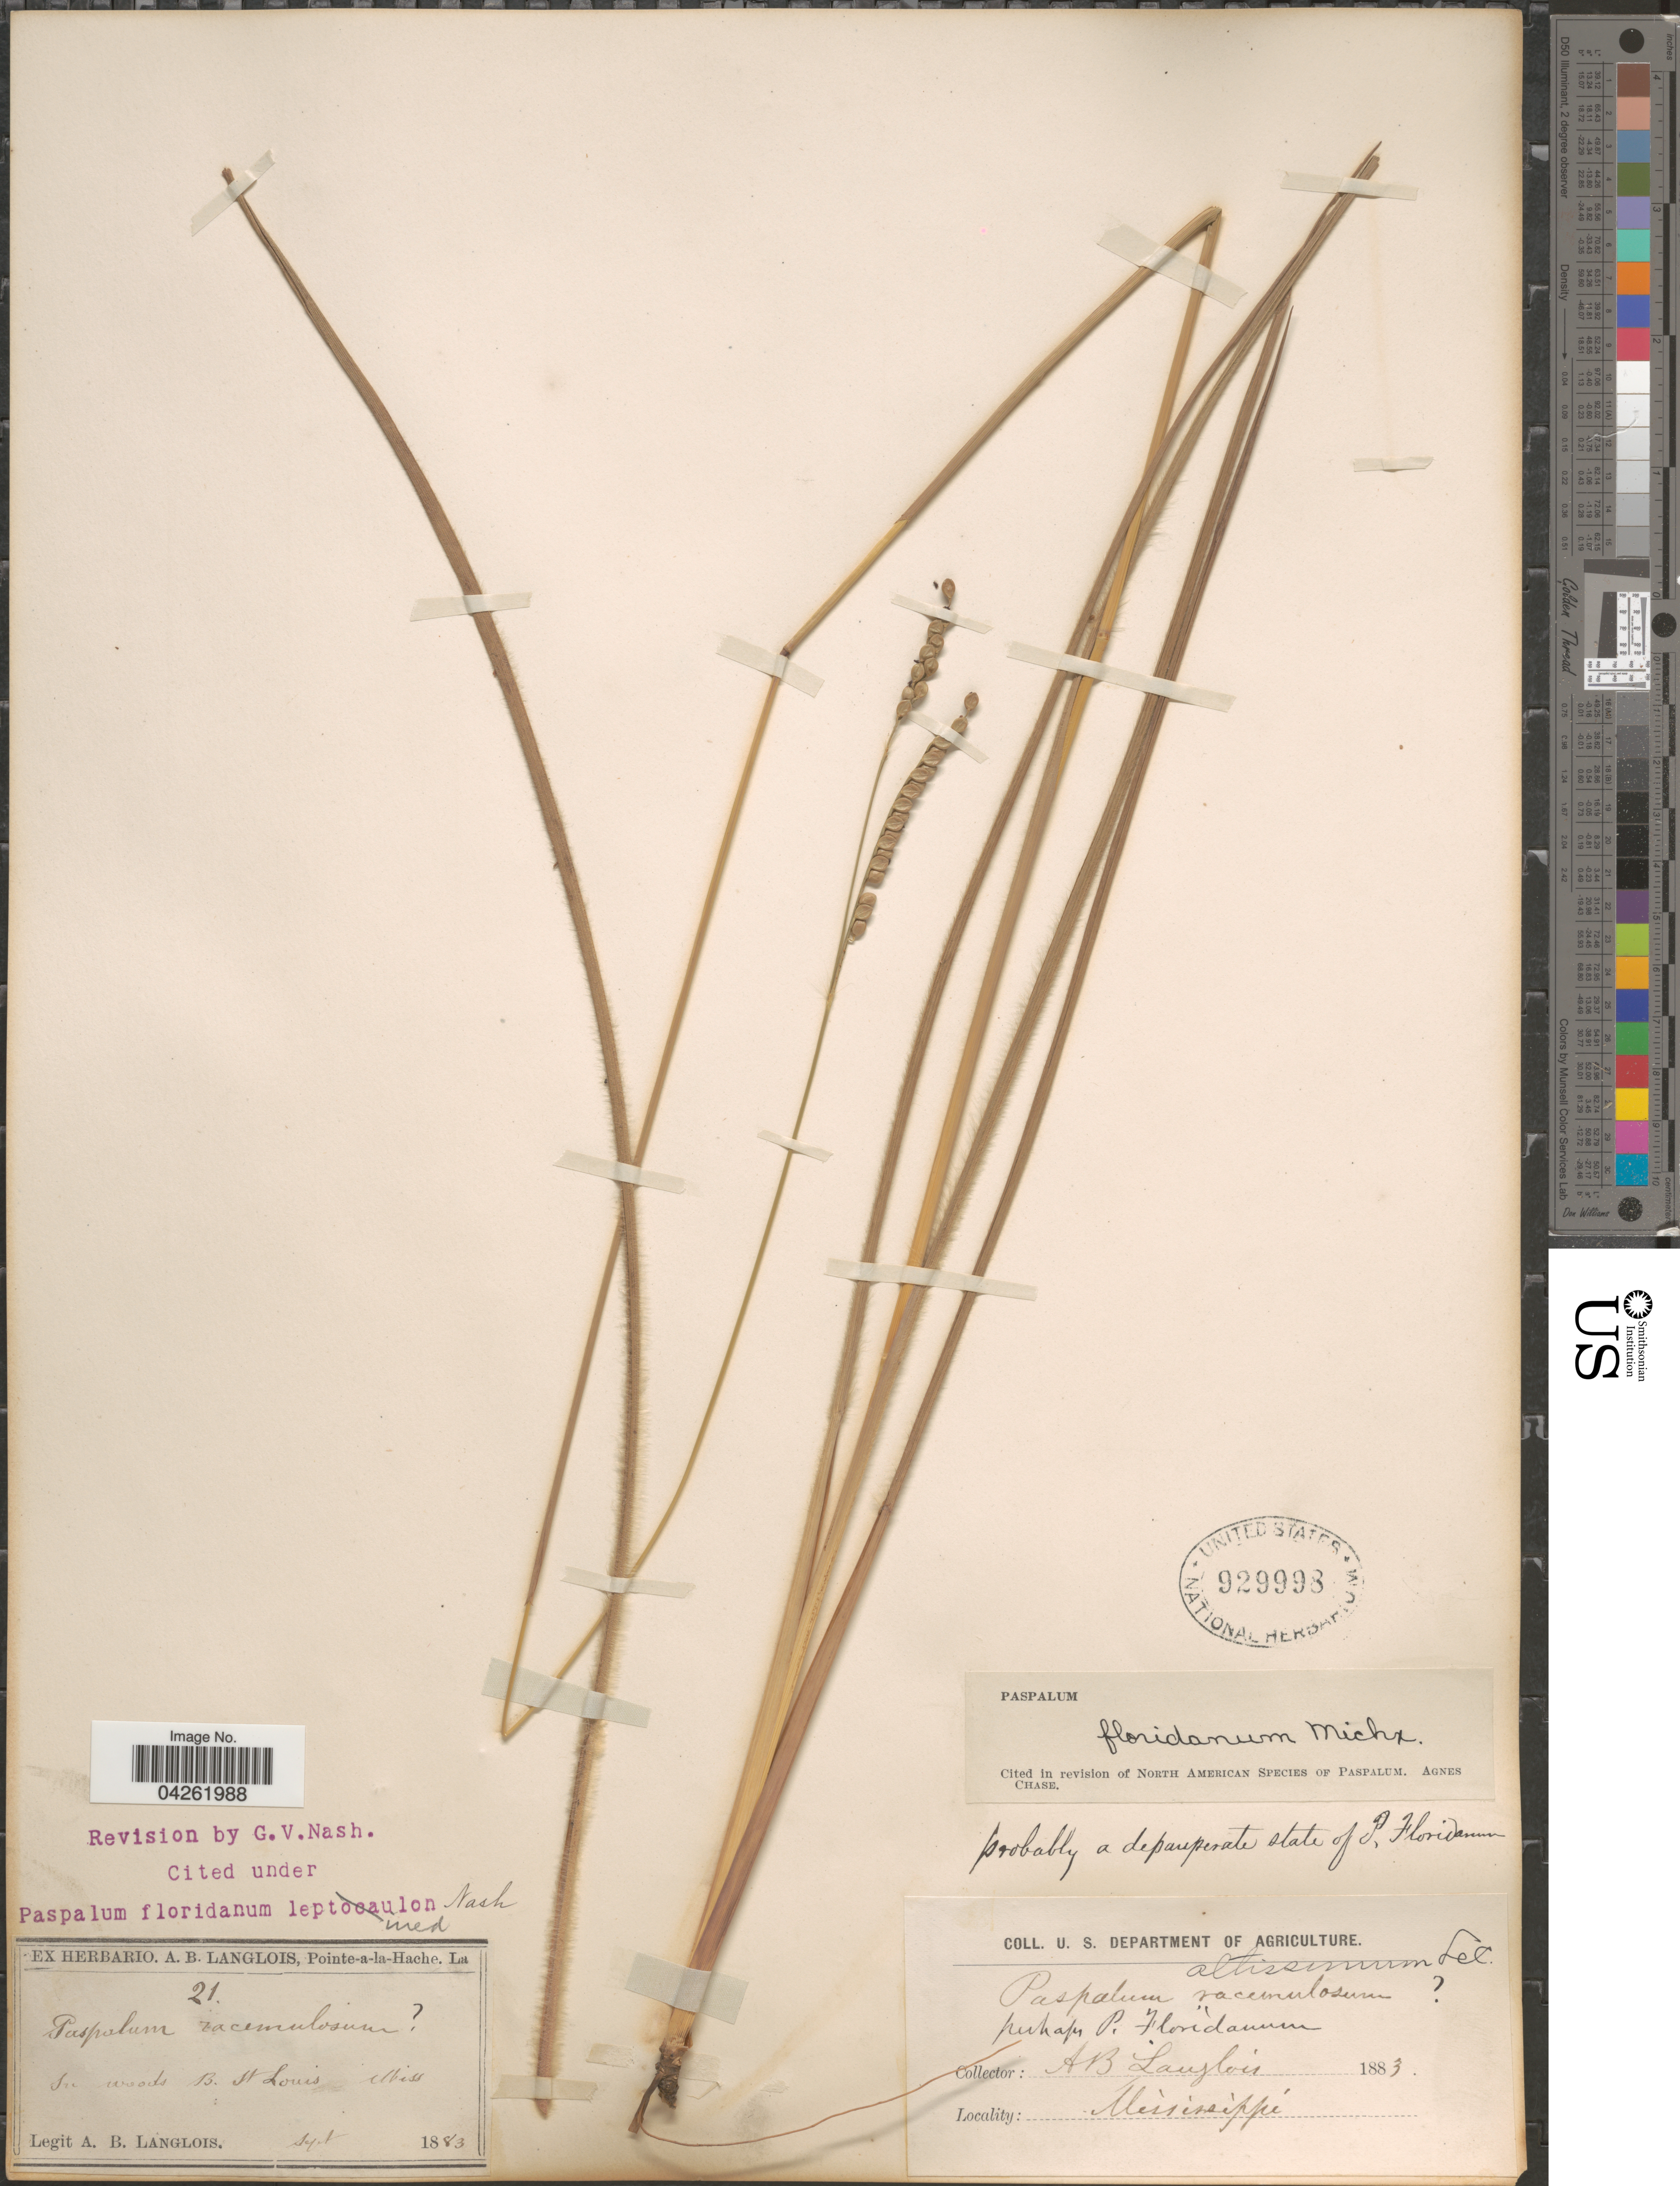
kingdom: Plantae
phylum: Tracheophyta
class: Liliopsida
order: Poales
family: Poaceae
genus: Paspalum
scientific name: Paspalum floridanum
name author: Michx.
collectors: A. Langlois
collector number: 21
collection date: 1883-09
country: United States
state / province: Mississippi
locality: In woods B. St. Louis.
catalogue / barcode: US 929993